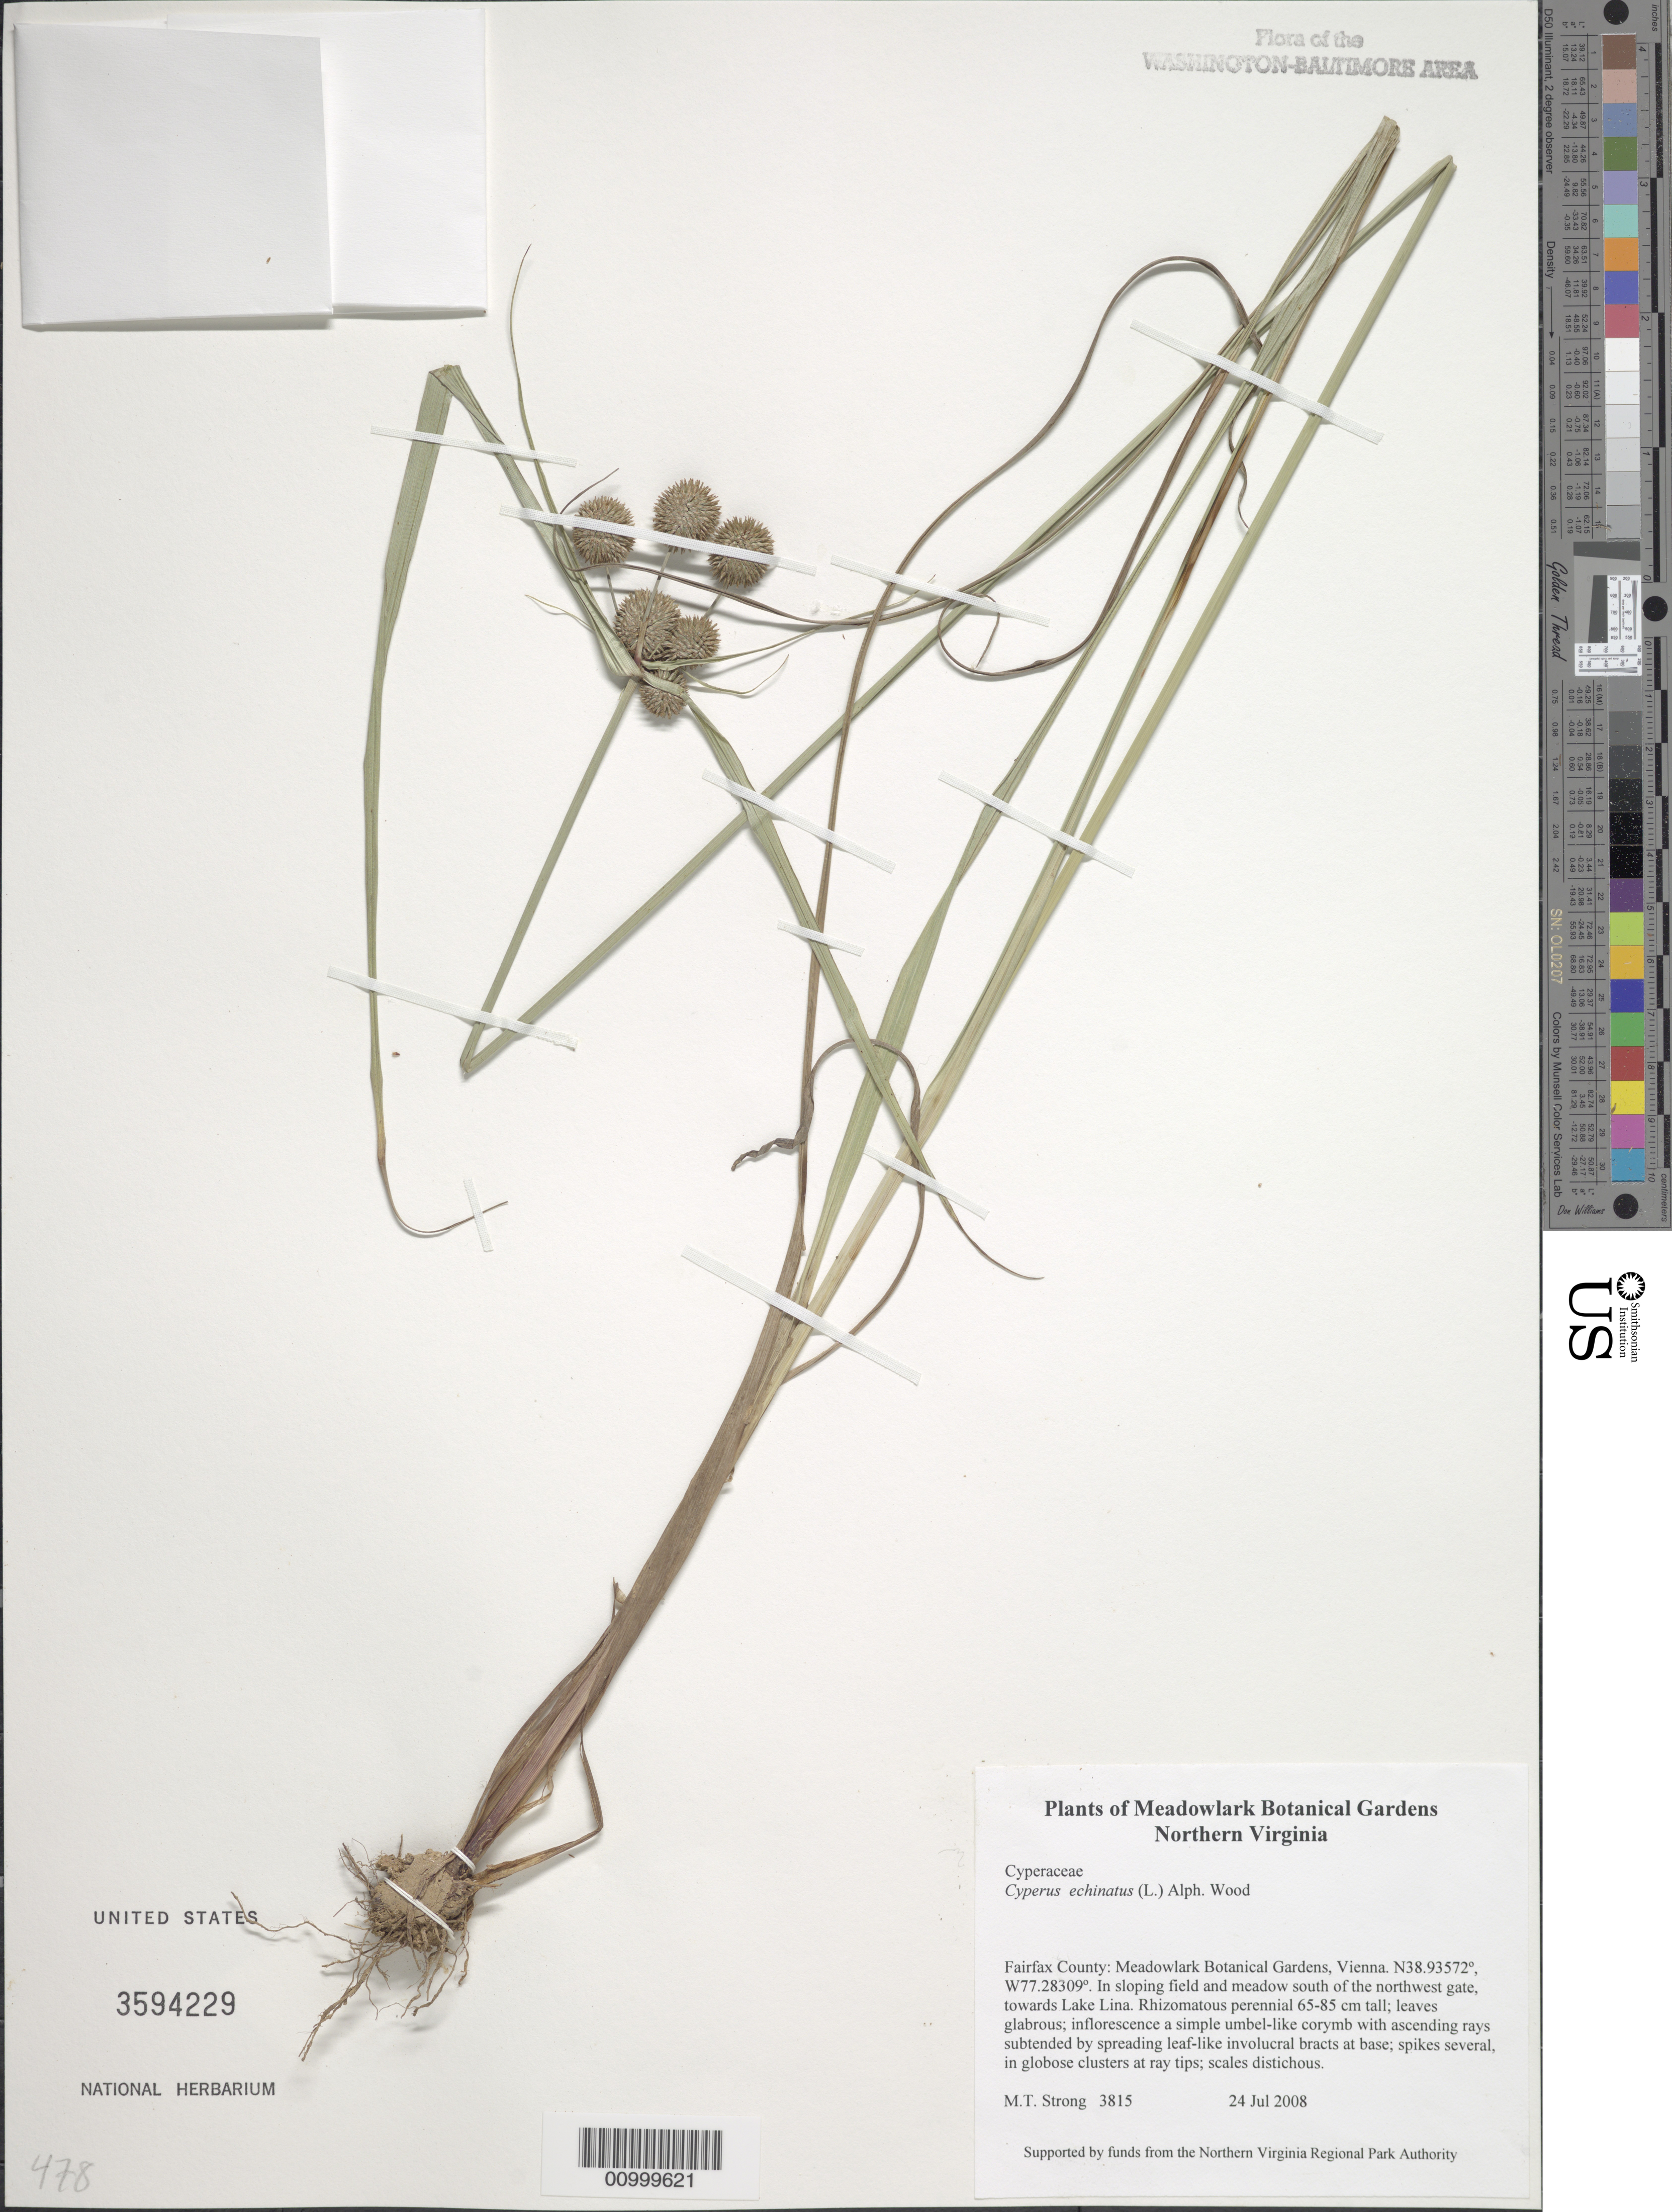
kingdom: Plantae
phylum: Tracheophyta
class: Liliopsida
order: Poales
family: Cyperaceae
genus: Cyperus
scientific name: Cyperus echinatus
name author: (L.) Alph. Wood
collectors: M. T. Strong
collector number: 3815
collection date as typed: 24 Jul 2008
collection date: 2008-07-24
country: United States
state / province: Virginia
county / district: Fairfax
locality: Meadowlark Botanical Gardens, Vienna. Towards Lake Lina.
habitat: In sloping field and meadow south of the northwest gate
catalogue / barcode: US 3594229